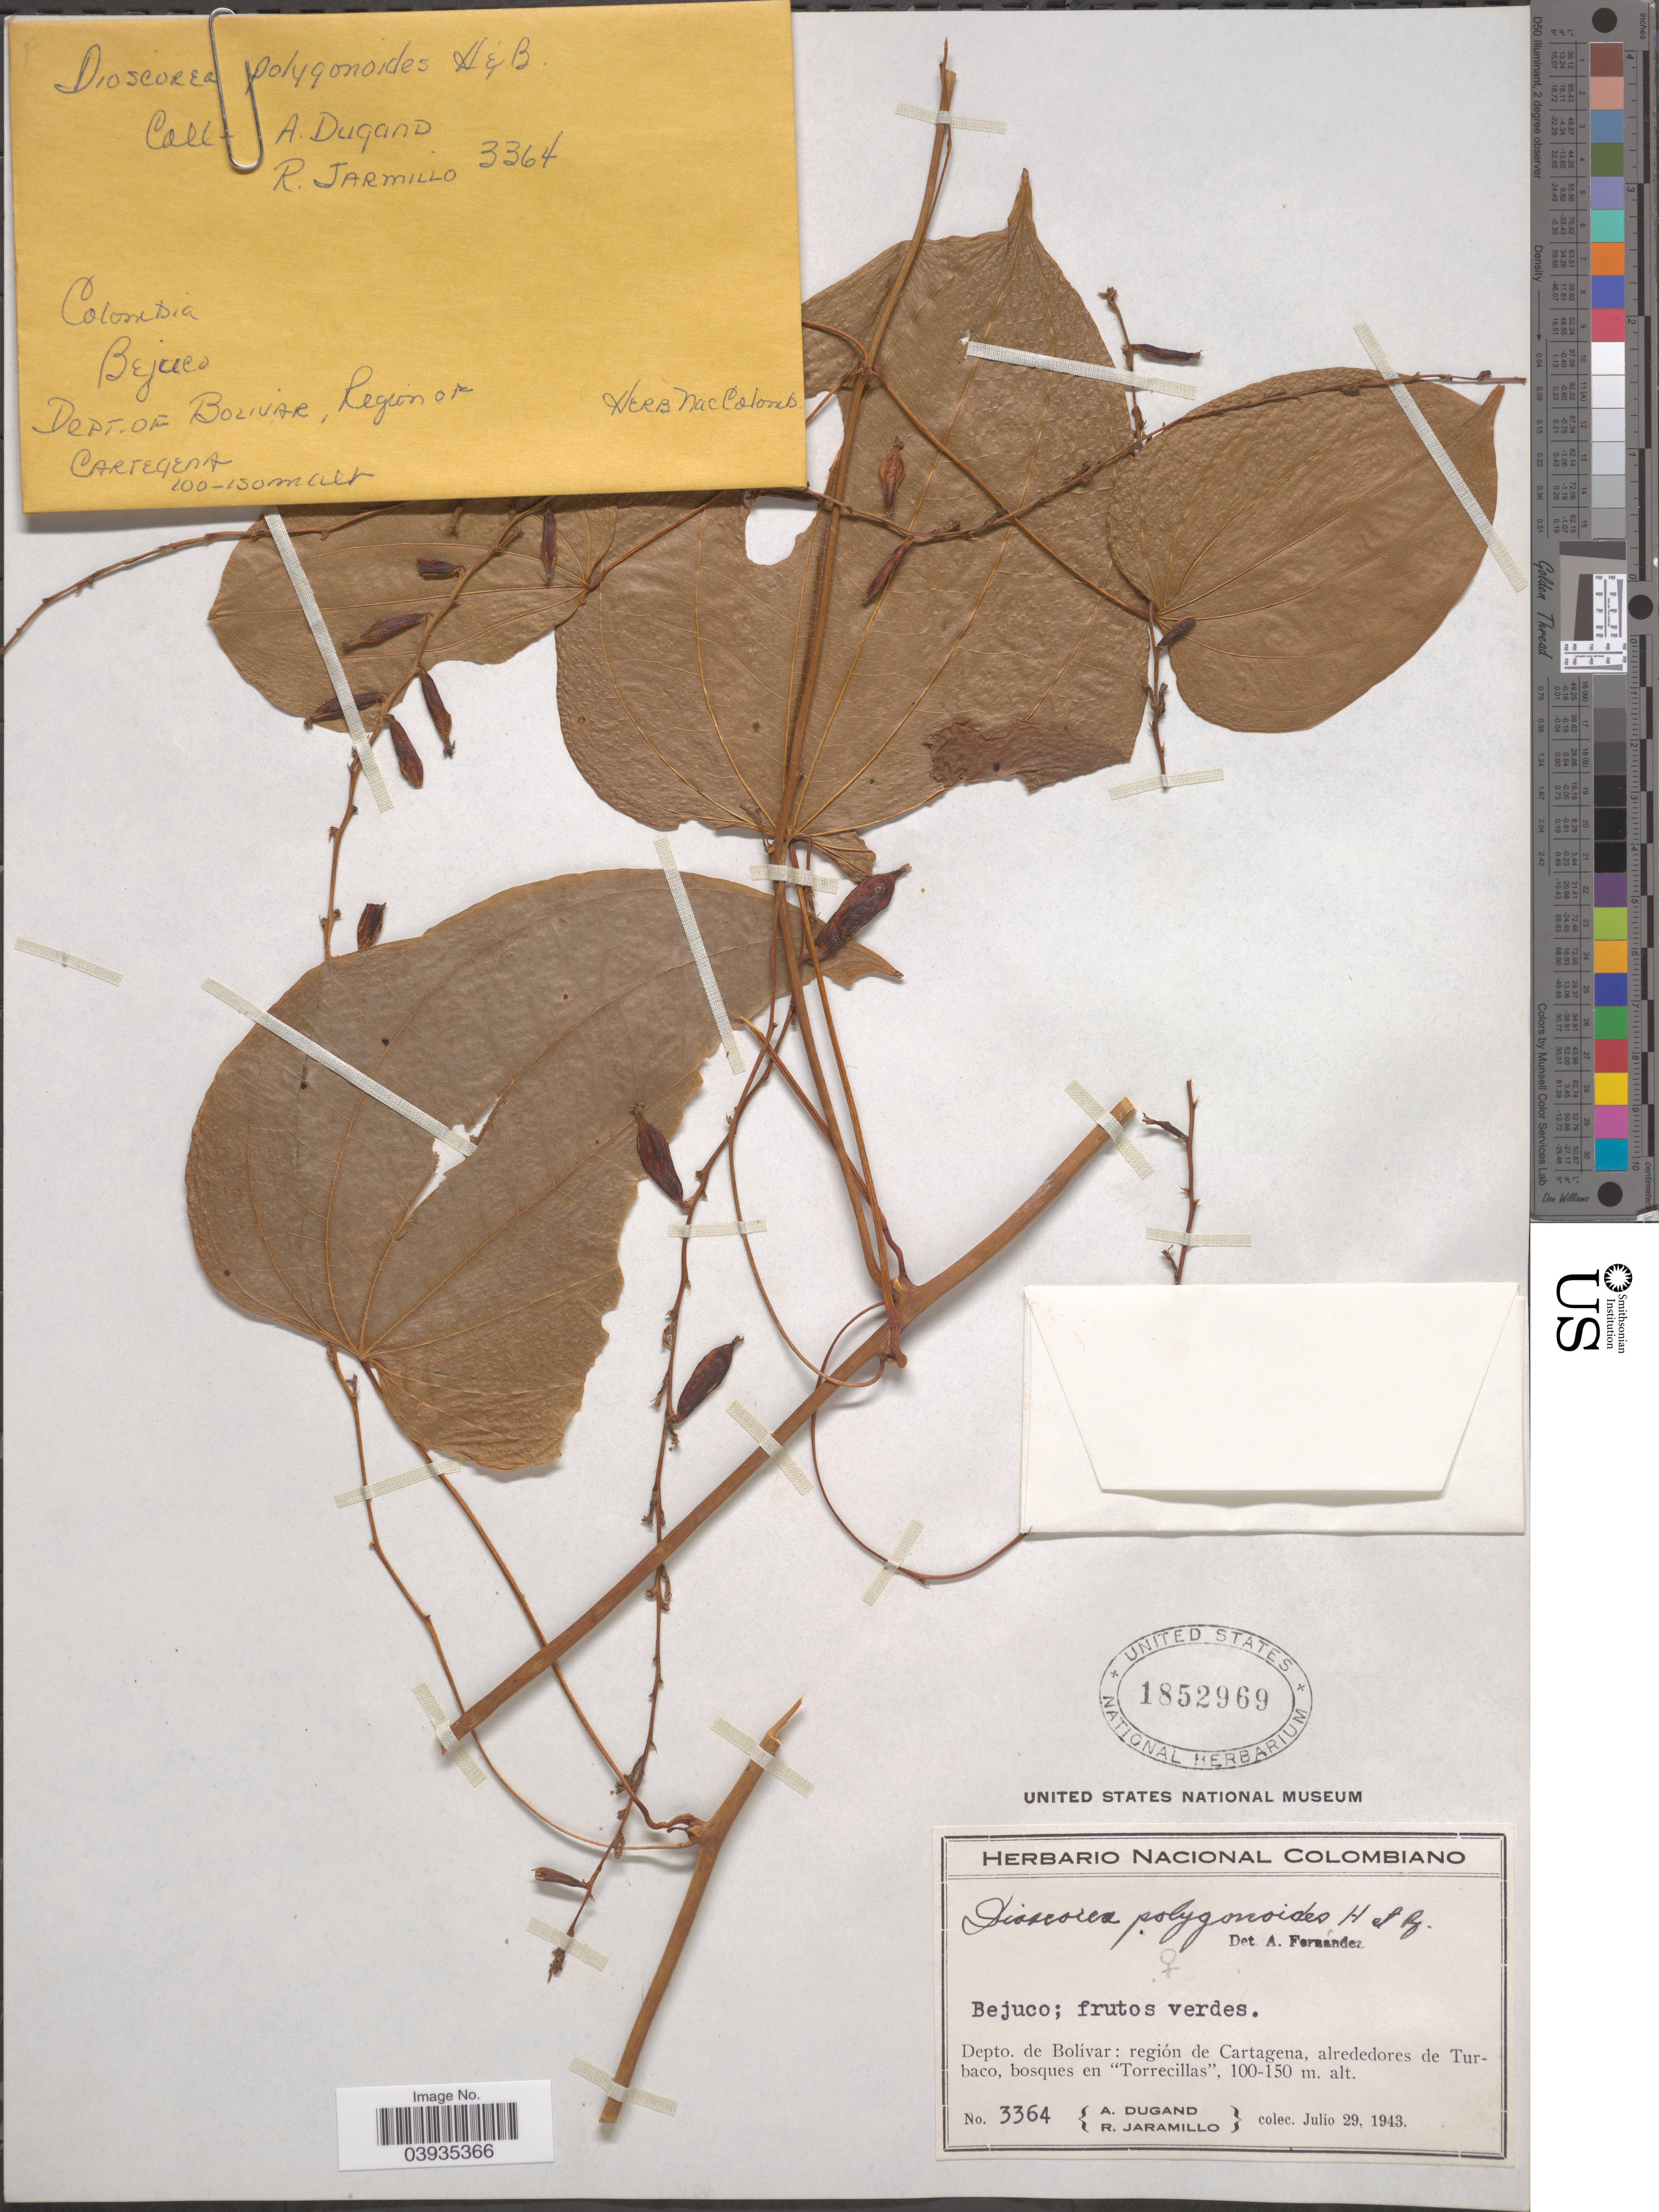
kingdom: Plantae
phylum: Tracheophyta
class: Liliopsida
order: Dioscoreales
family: Dioscoreaceae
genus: Dioscorea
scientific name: Dioscorea polygonoides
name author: Humb. & Bonpl. ex Willd.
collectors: A. Dugand & R. Jaramillo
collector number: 3364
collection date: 1943-07-29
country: Colombia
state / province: Bolívar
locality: Depto. de Bolívar: región de Cartagena, alrededores de Turbaco, bosques en "Torrecillas".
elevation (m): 100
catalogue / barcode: US 1852969